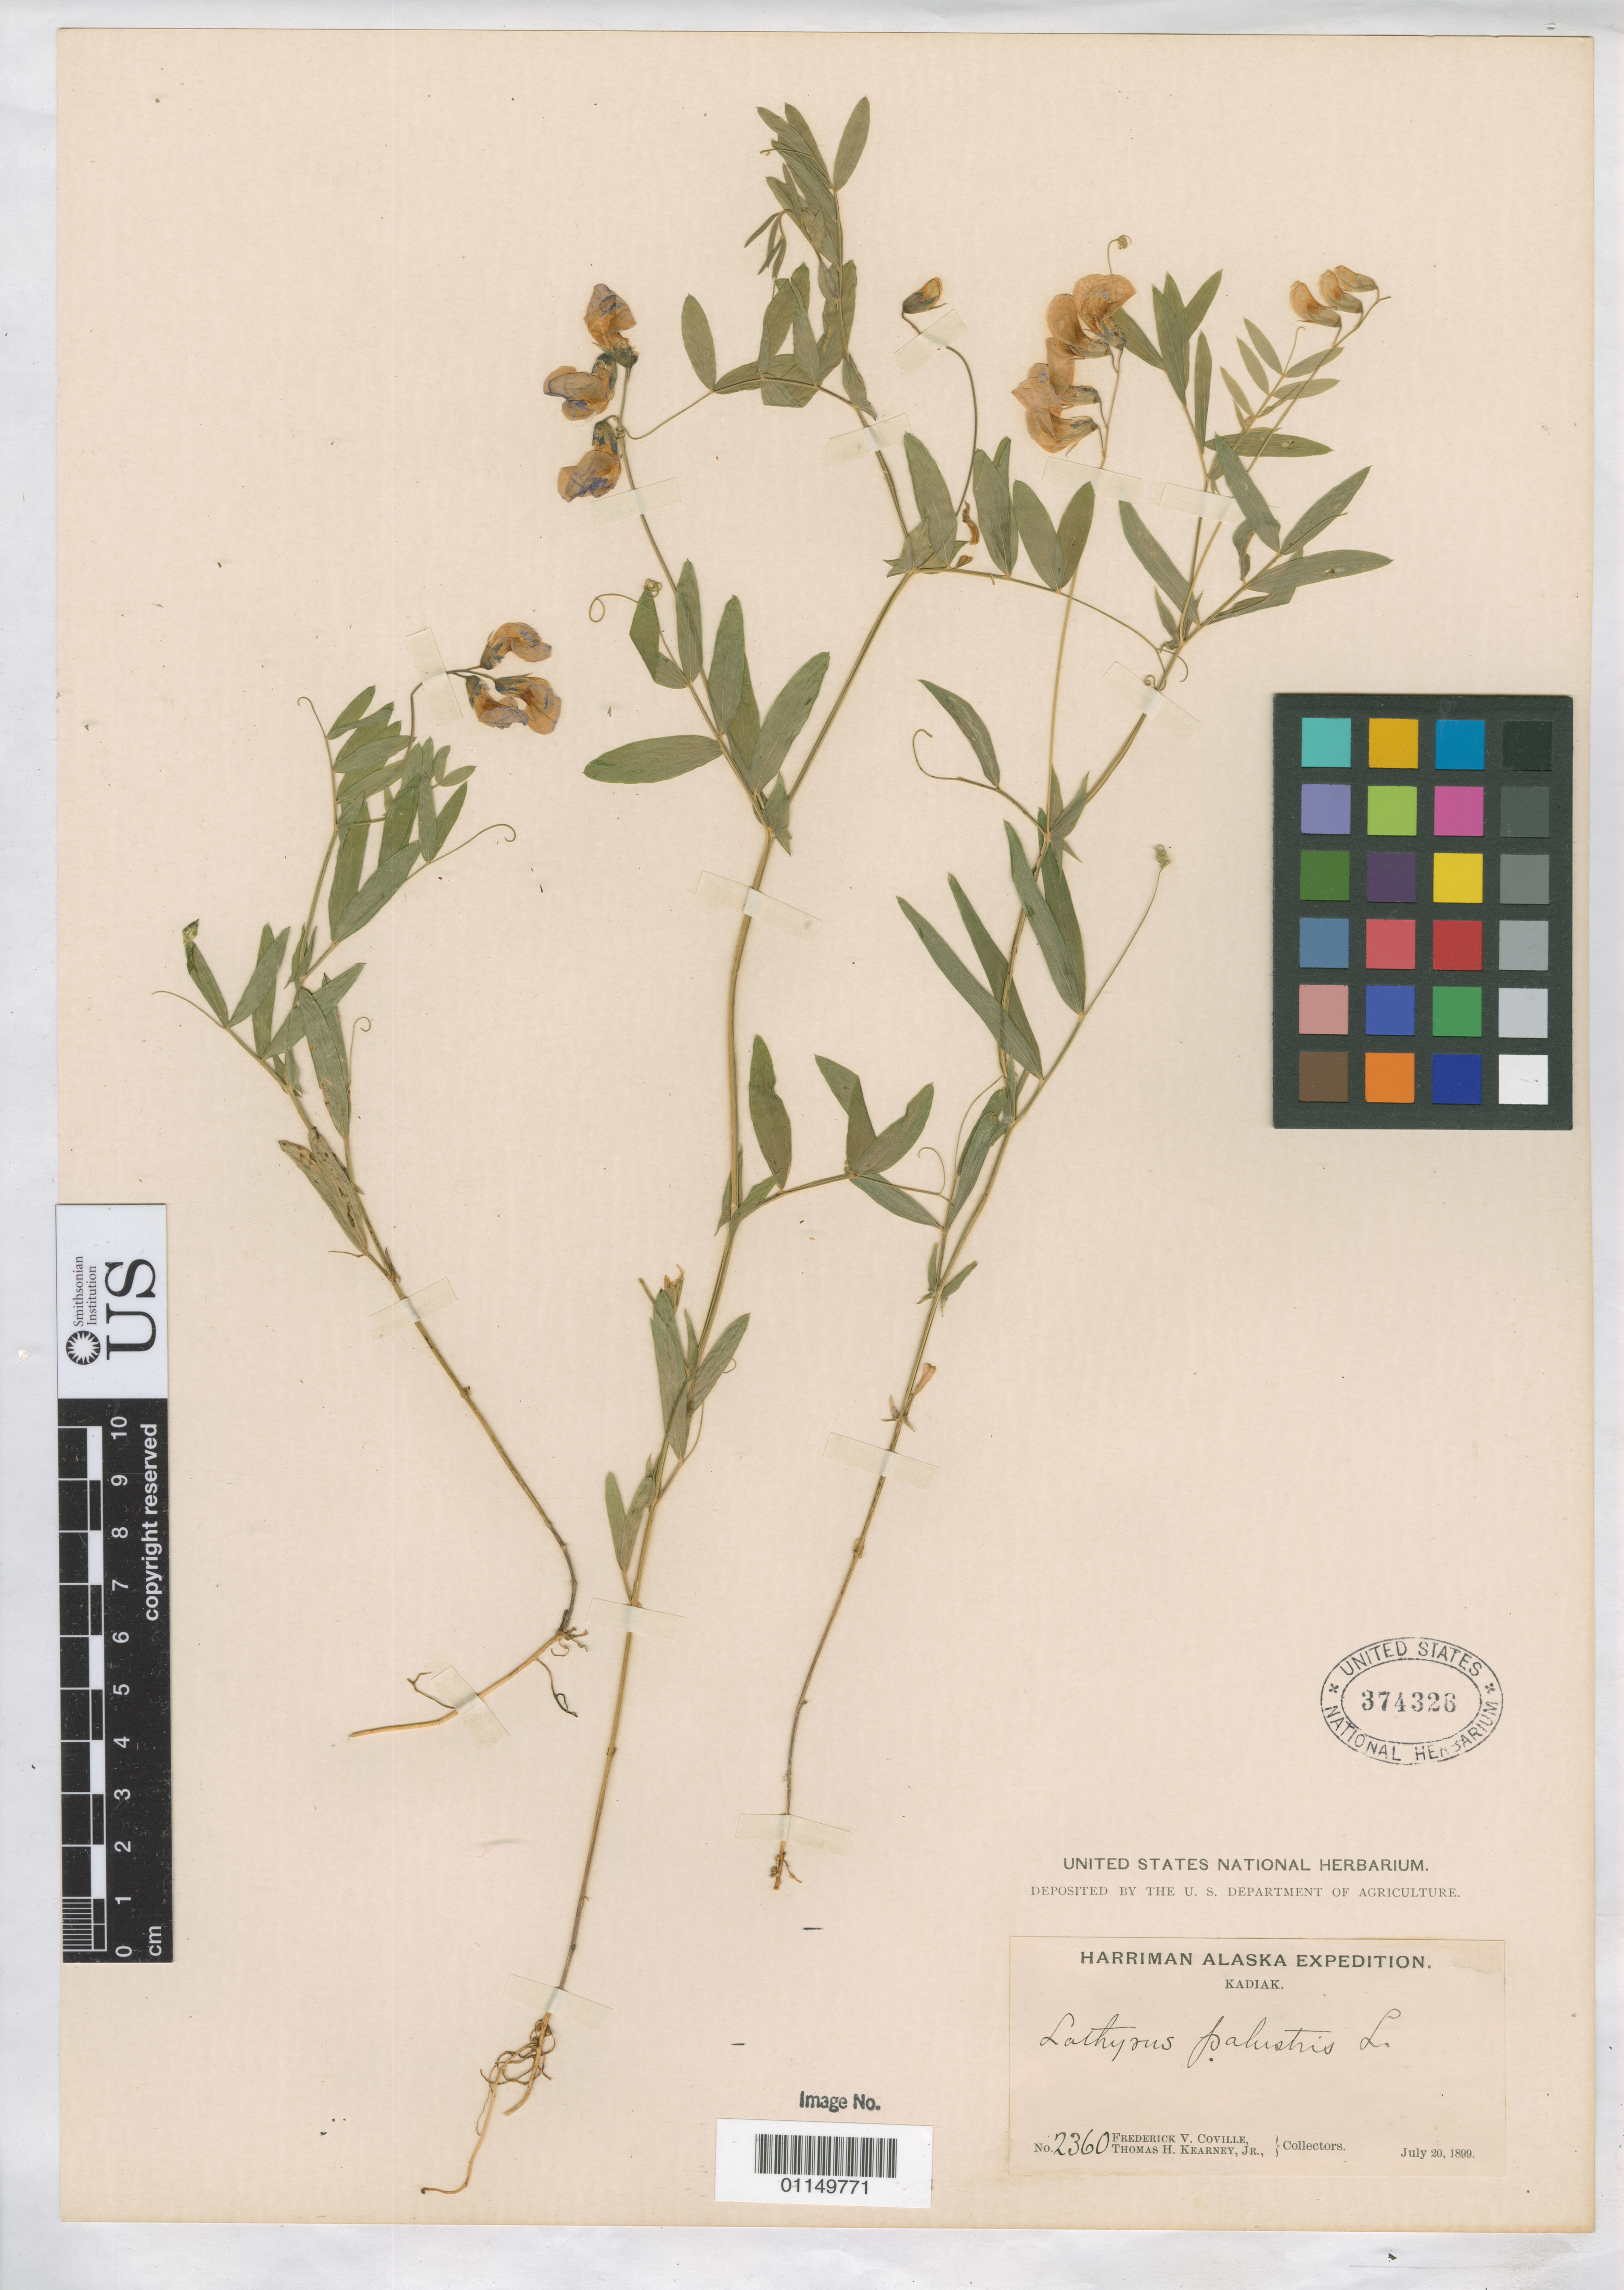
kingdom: Plantae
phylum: Tracheophyta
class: Magnoliopsida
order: Fabales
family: Fabaceae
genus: Lathyrus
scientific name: Lathyrus palustris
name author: L.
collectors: F. V. Coville & T. H. Kearney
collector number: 2360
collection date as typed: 20 Jul 1899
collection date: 1899-07-20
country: United States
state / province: Alaska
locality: Kadiak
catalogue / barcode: US 374326